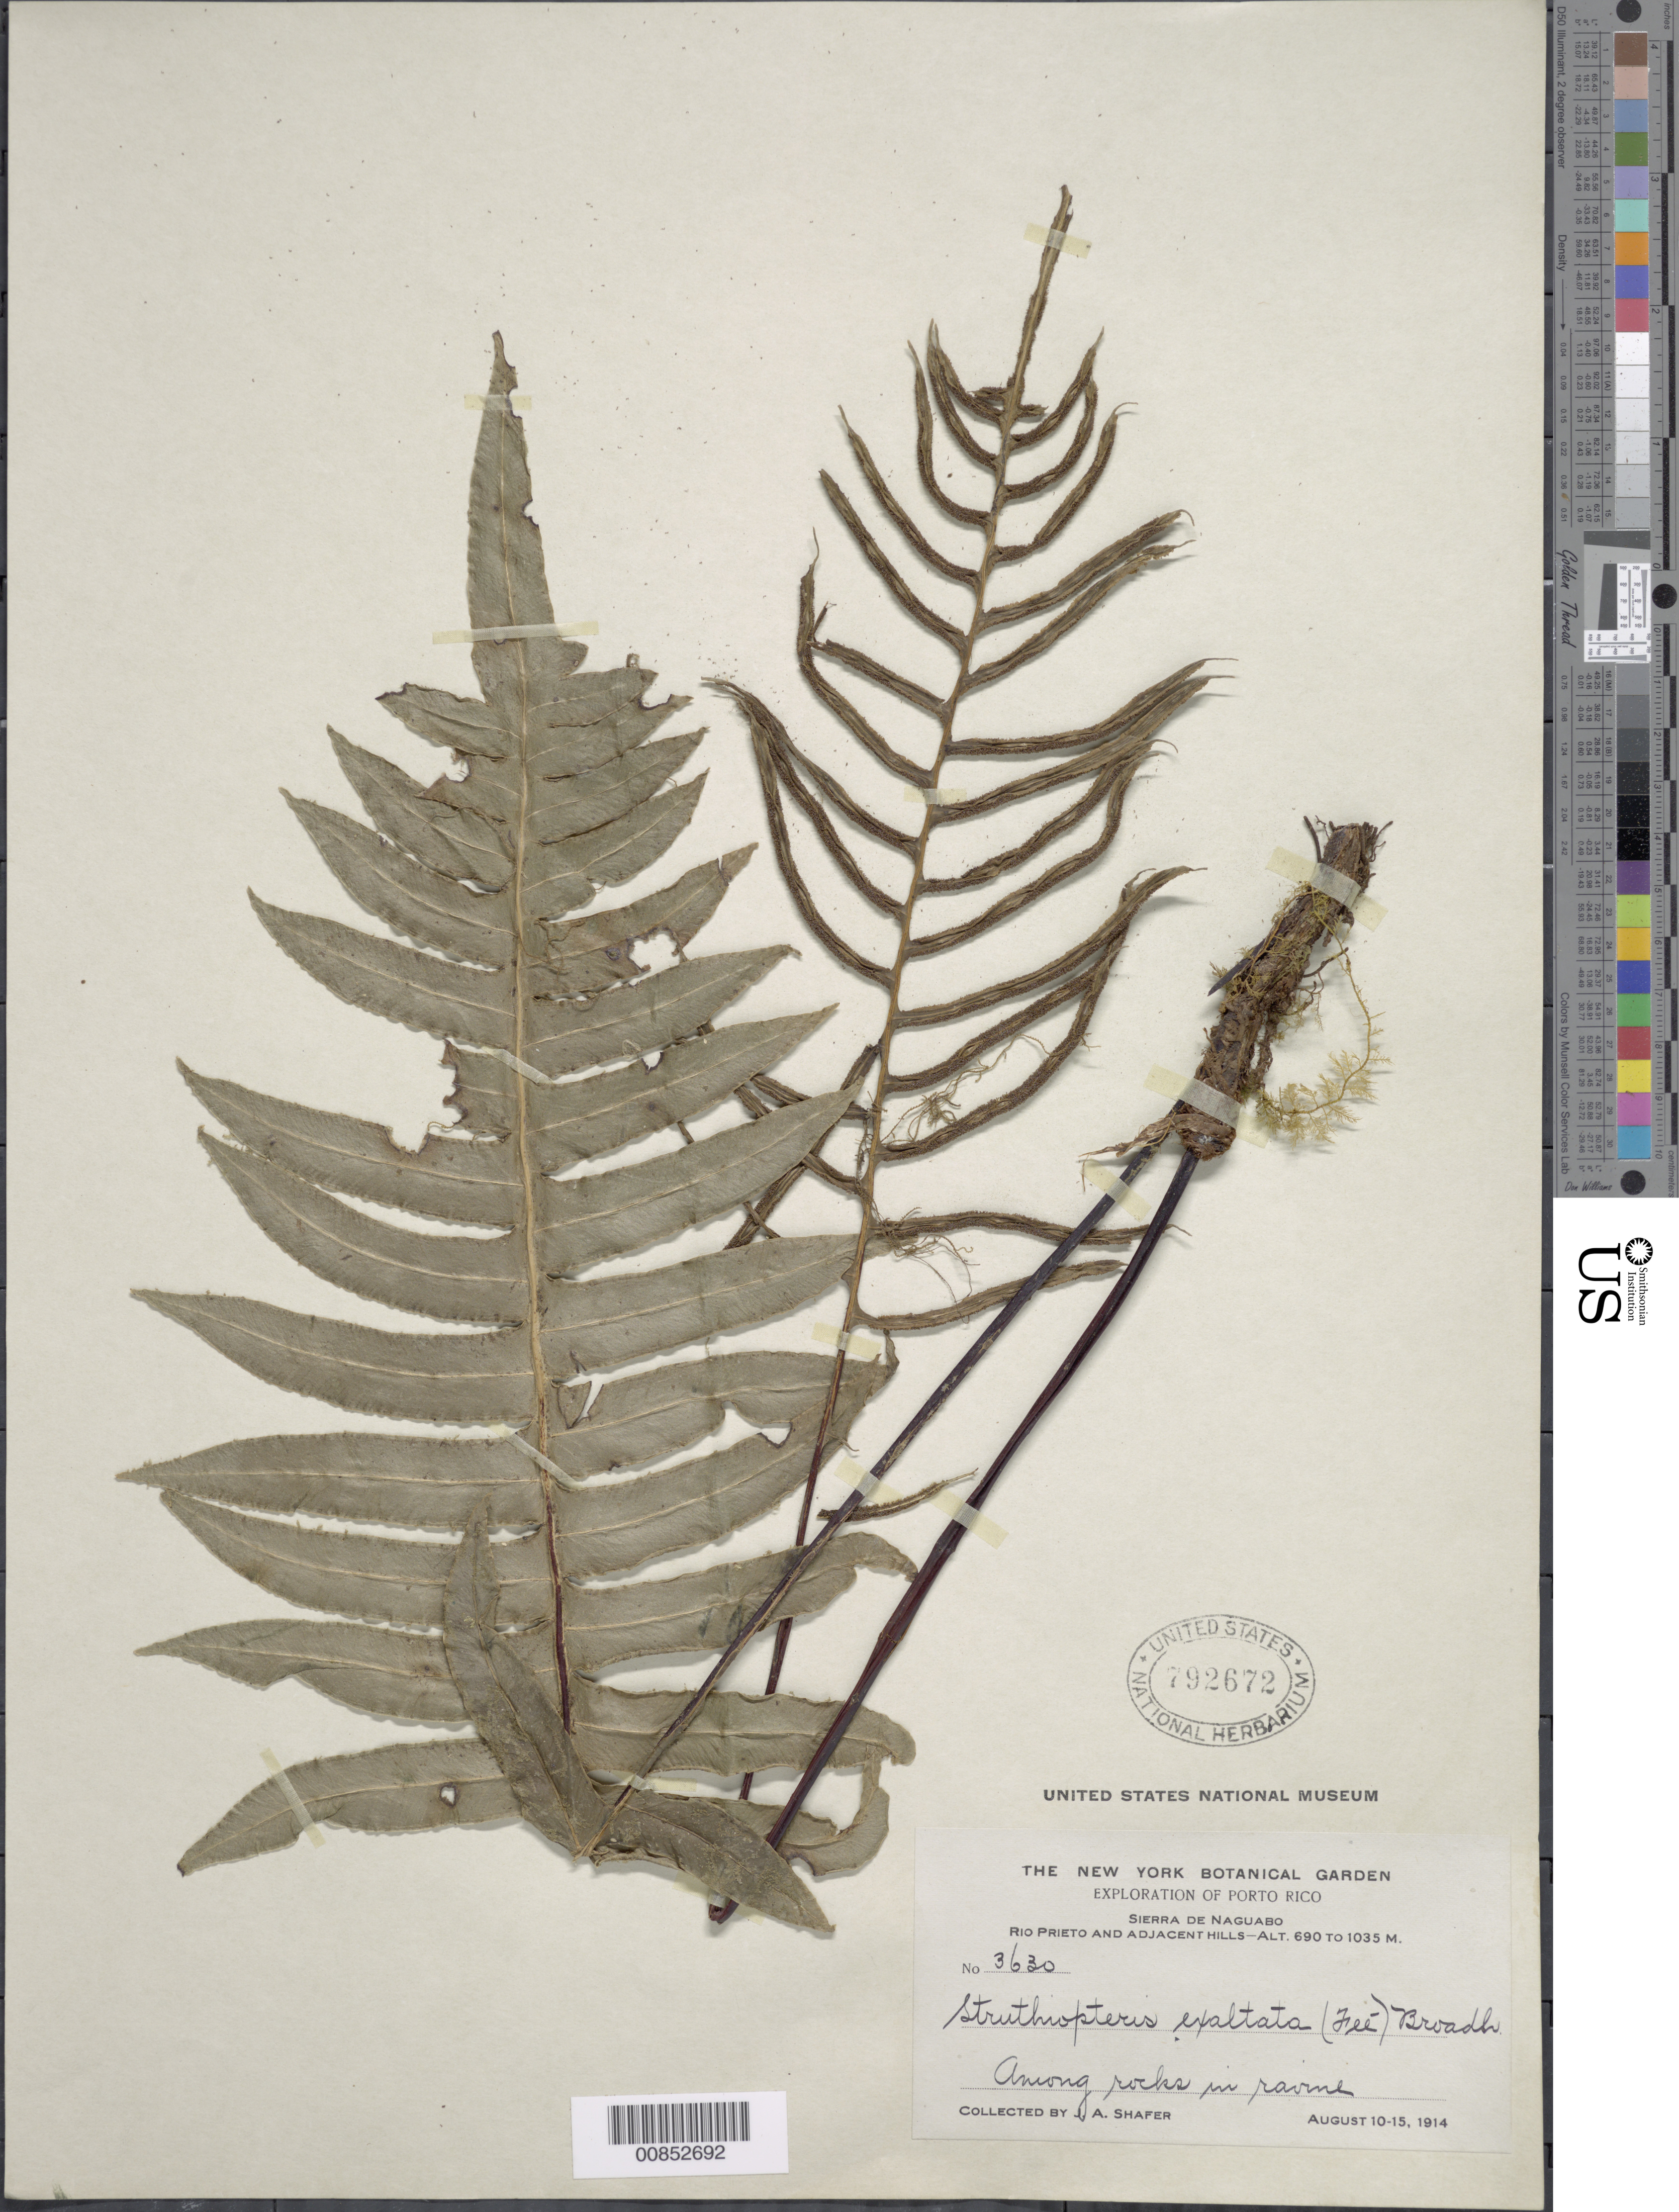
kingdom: Plantae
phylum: Tracheophyta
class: Polypodiopsida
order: Polypodiales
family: Blechnaceae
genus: Blechnum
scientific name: Blechnum exaltatum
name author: (Fée) Duek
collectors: J. A. Shafer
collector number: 3630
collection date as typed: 10 Aug 1914 to 15 Aug 1914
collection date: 1914-08-10/1914-08-15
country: Puerto Rico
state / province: Naguabo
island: Puerto Rico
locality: Sierra de Naguabo, Rio Prieto and adjacent hills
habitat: Ravine among rocks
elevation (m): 690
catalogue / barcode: US 792672